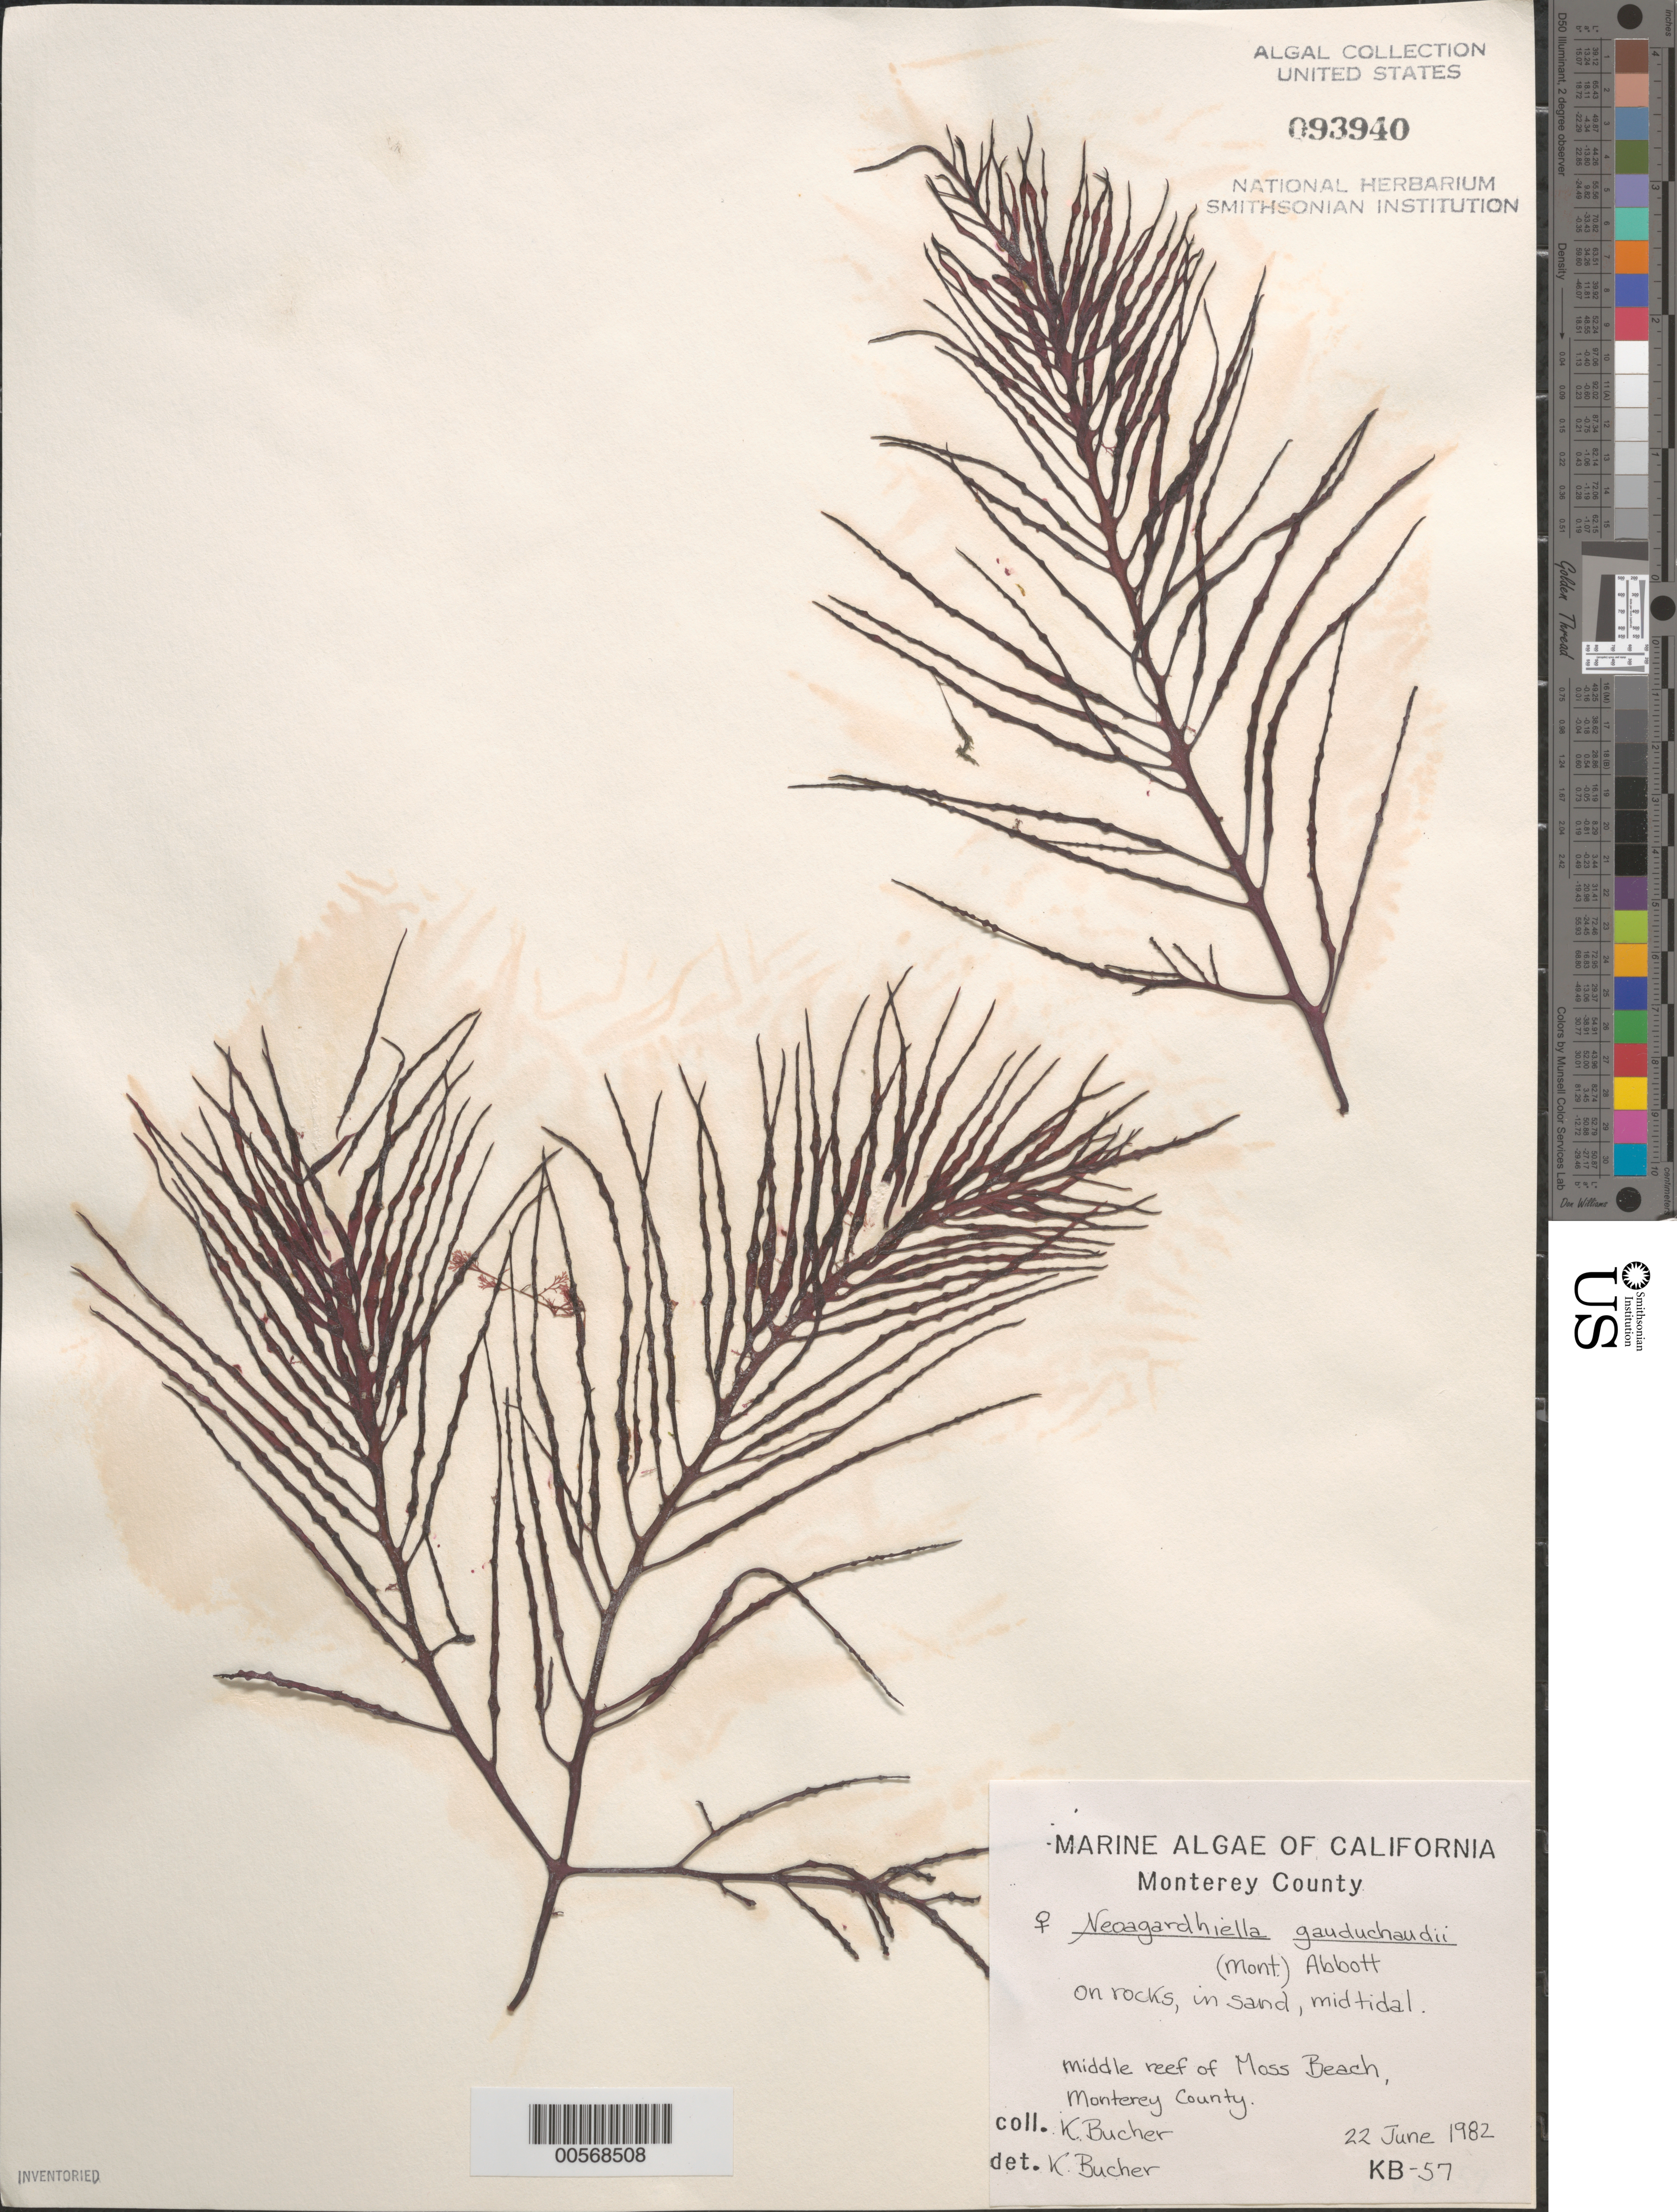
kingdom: Plantae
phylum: Rhodophyta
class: Florideophyceae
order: Gigartinales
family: Solieriaceae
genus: Sarcodiotheca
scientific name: Sarcodiotheca gaudichaudii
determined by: Algae name updating Project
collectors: K. E. Bucher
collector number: KB-57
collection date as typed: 22 Jun 1982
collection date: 1982-06-22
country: United States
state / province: California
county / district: Monterey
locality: Middle Reef of Moss Beach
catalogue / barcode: US 93940